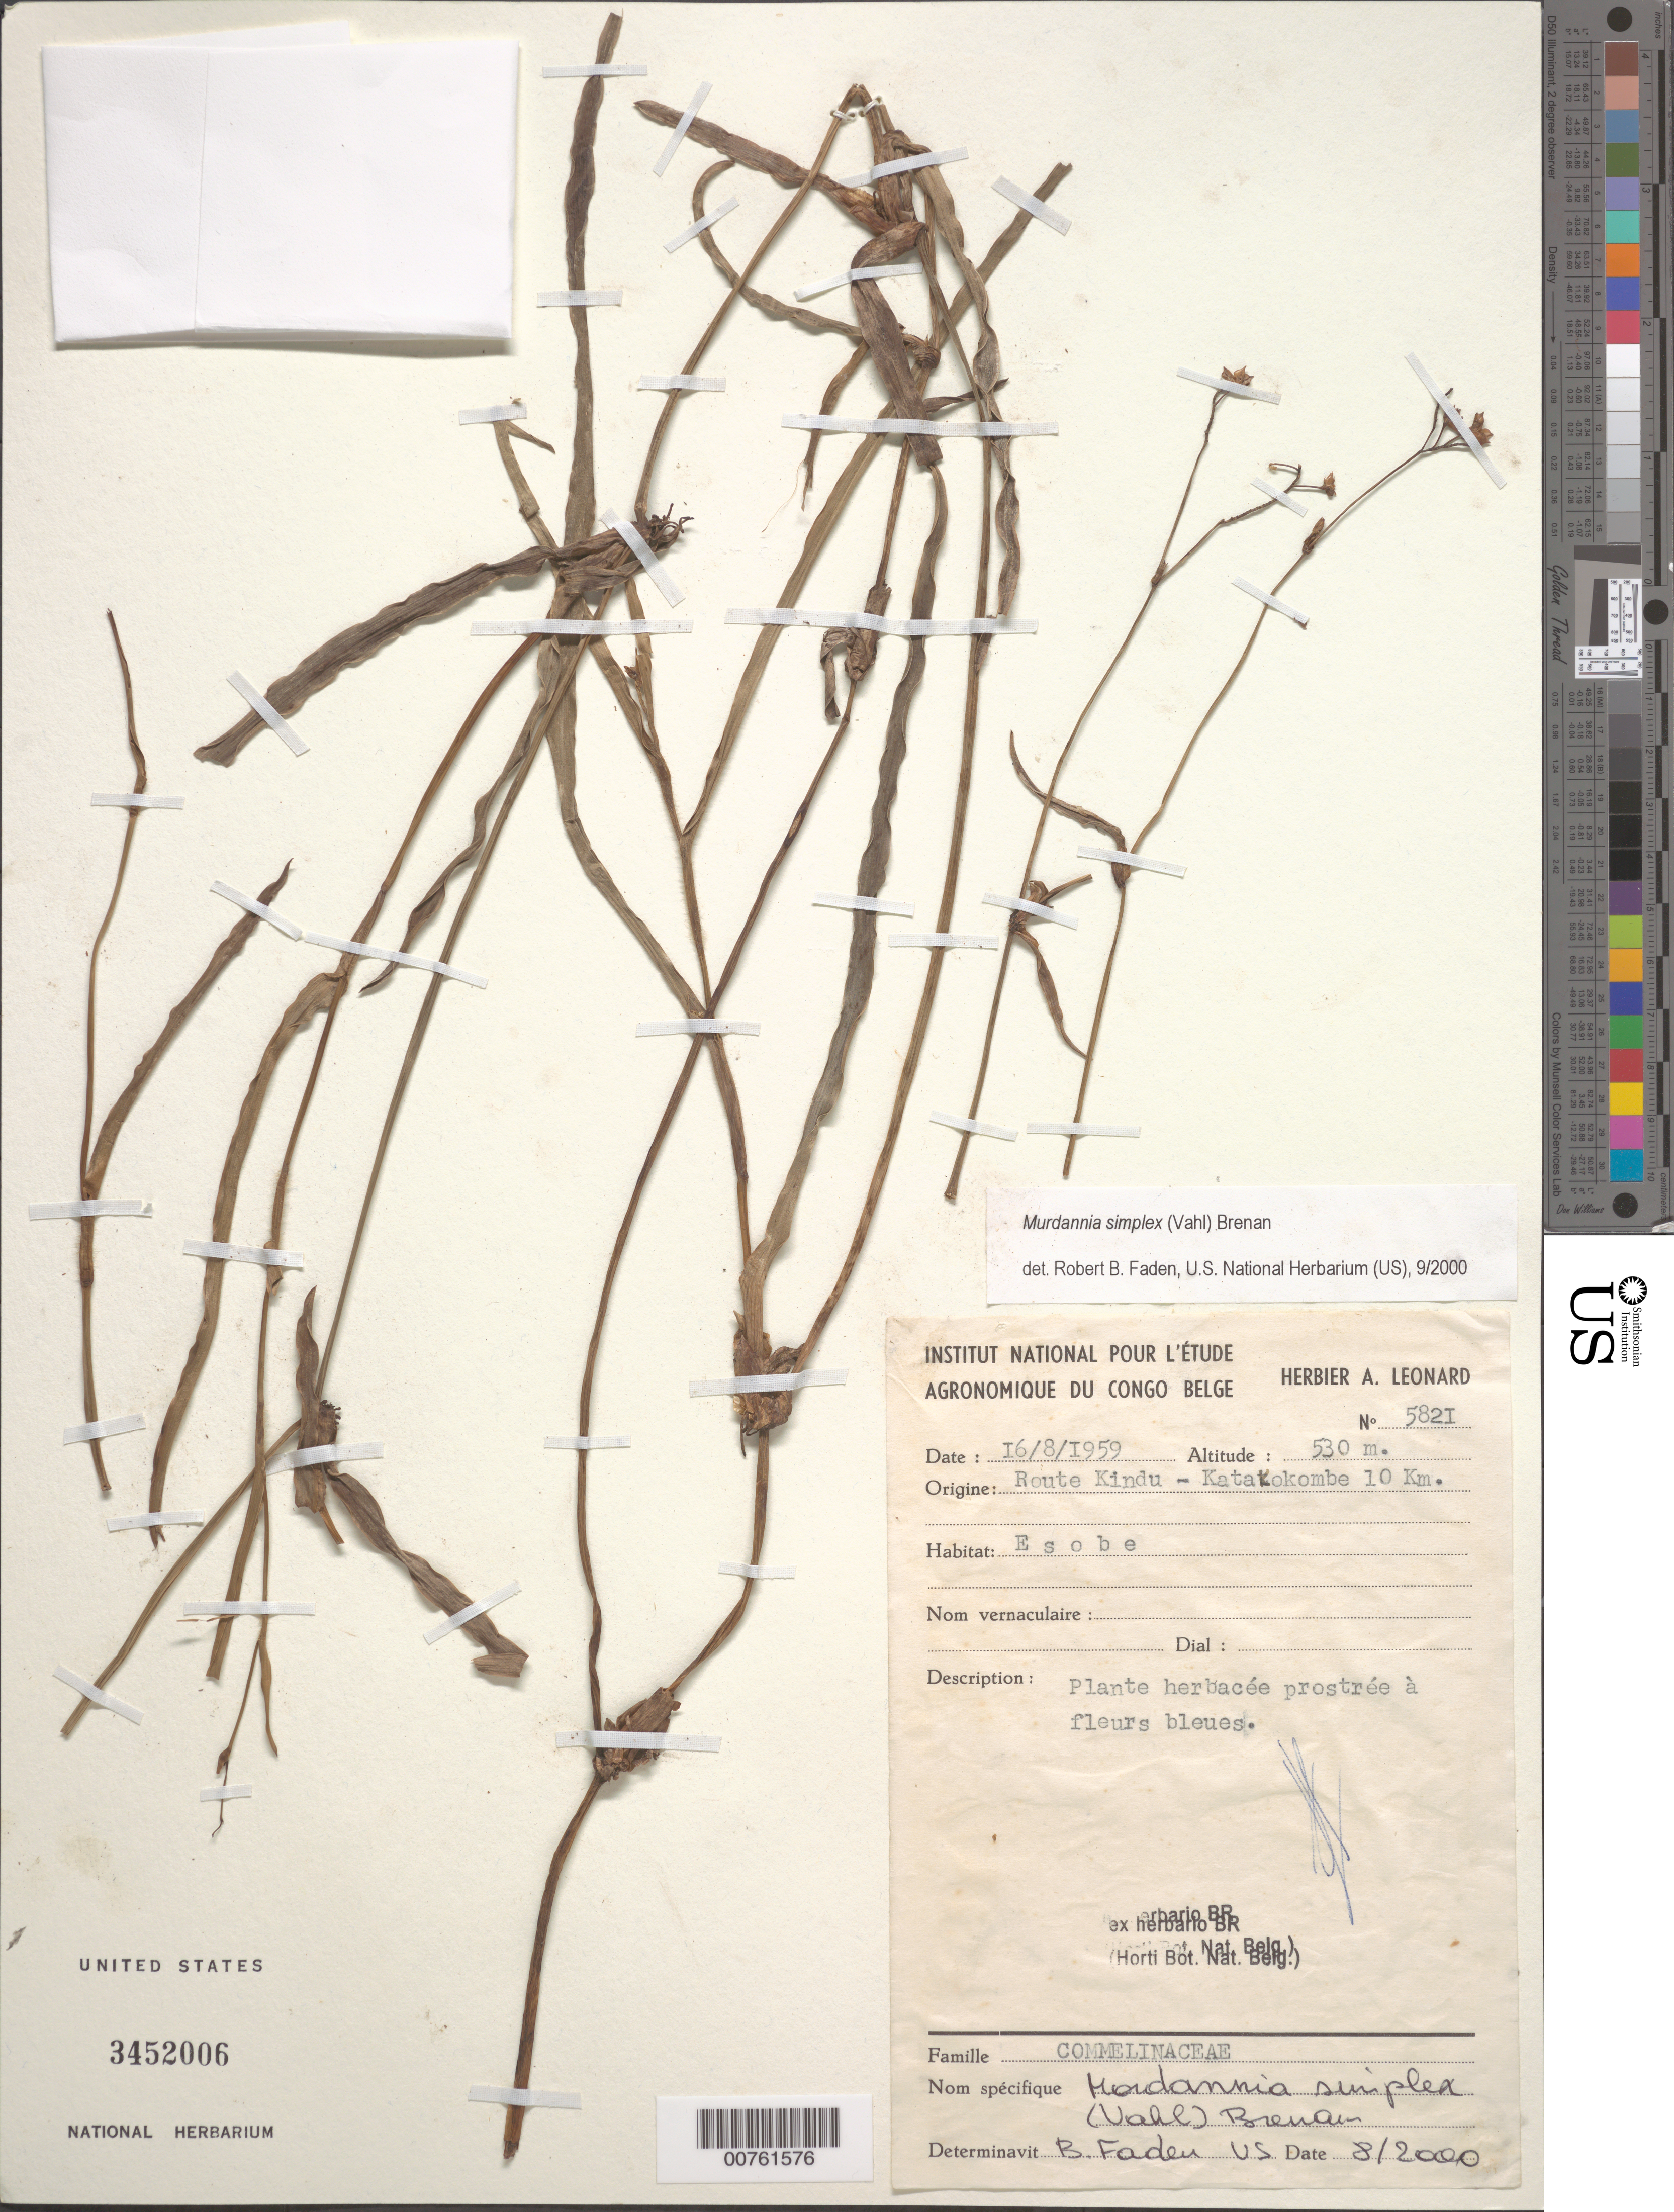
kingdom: Plantae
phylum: Tracheophyta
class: Liliopsida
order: Commelinales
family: Commelinaceae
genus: Murdannia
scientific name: Murdannia simplex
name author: (Vahl) Brenan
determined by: Faden, Robert B., (US), Smithsonian Institution - National Museum of Natural History (UNITED STATES)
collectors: A. Leonard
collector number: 5821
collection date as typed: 16 Aug 1959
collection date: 1959-08-16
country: Congo, Democratic Republic of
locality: Route Kindu - Katakokombe 10 km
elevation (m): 530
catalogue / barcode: US 3452006